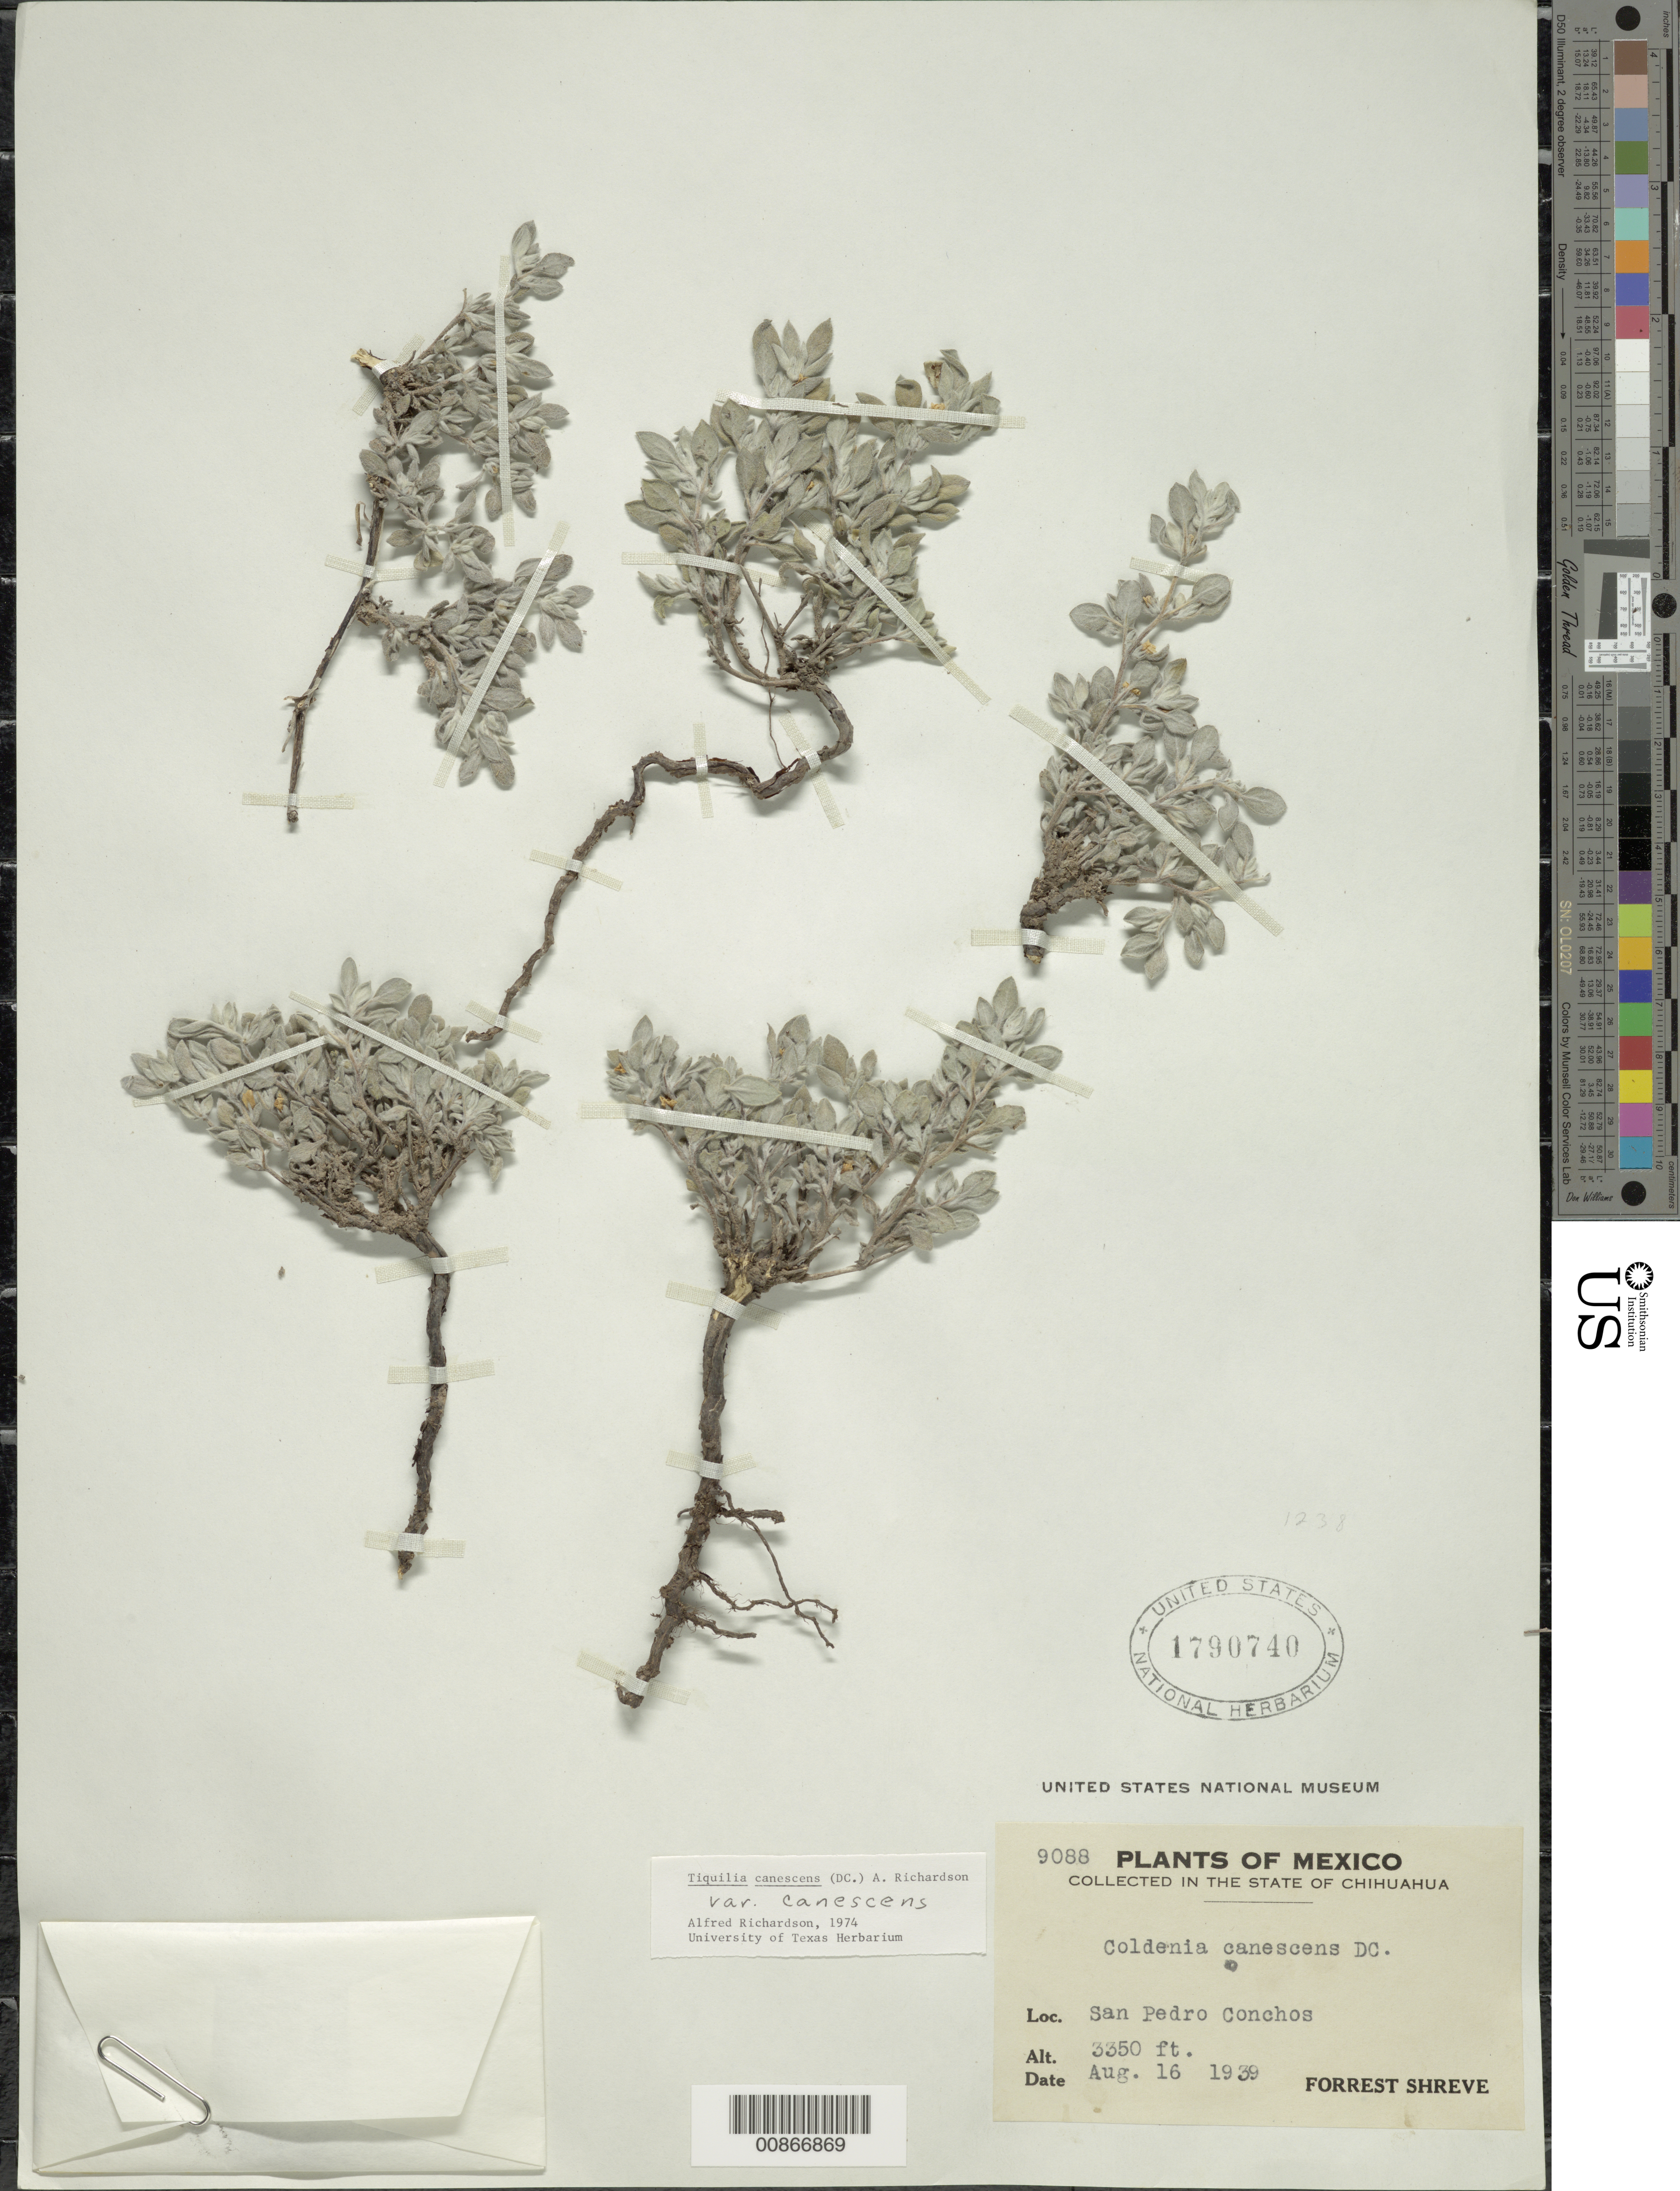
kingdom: Plantae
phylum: Tracheophyta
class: Magnoliopsida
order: Boraginales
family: Ehretiaceae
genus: Tiquilia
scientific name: Tiquilia canescens var. canescens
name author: (DC.) A.T. Richardson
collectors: F. Shreve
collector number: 9088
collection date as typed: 16 Aug 1939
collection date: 1939-08-16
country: Mexico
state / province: Chihuahua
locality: San Pedro Conchos.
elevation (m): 1021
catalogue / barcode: US 1790740